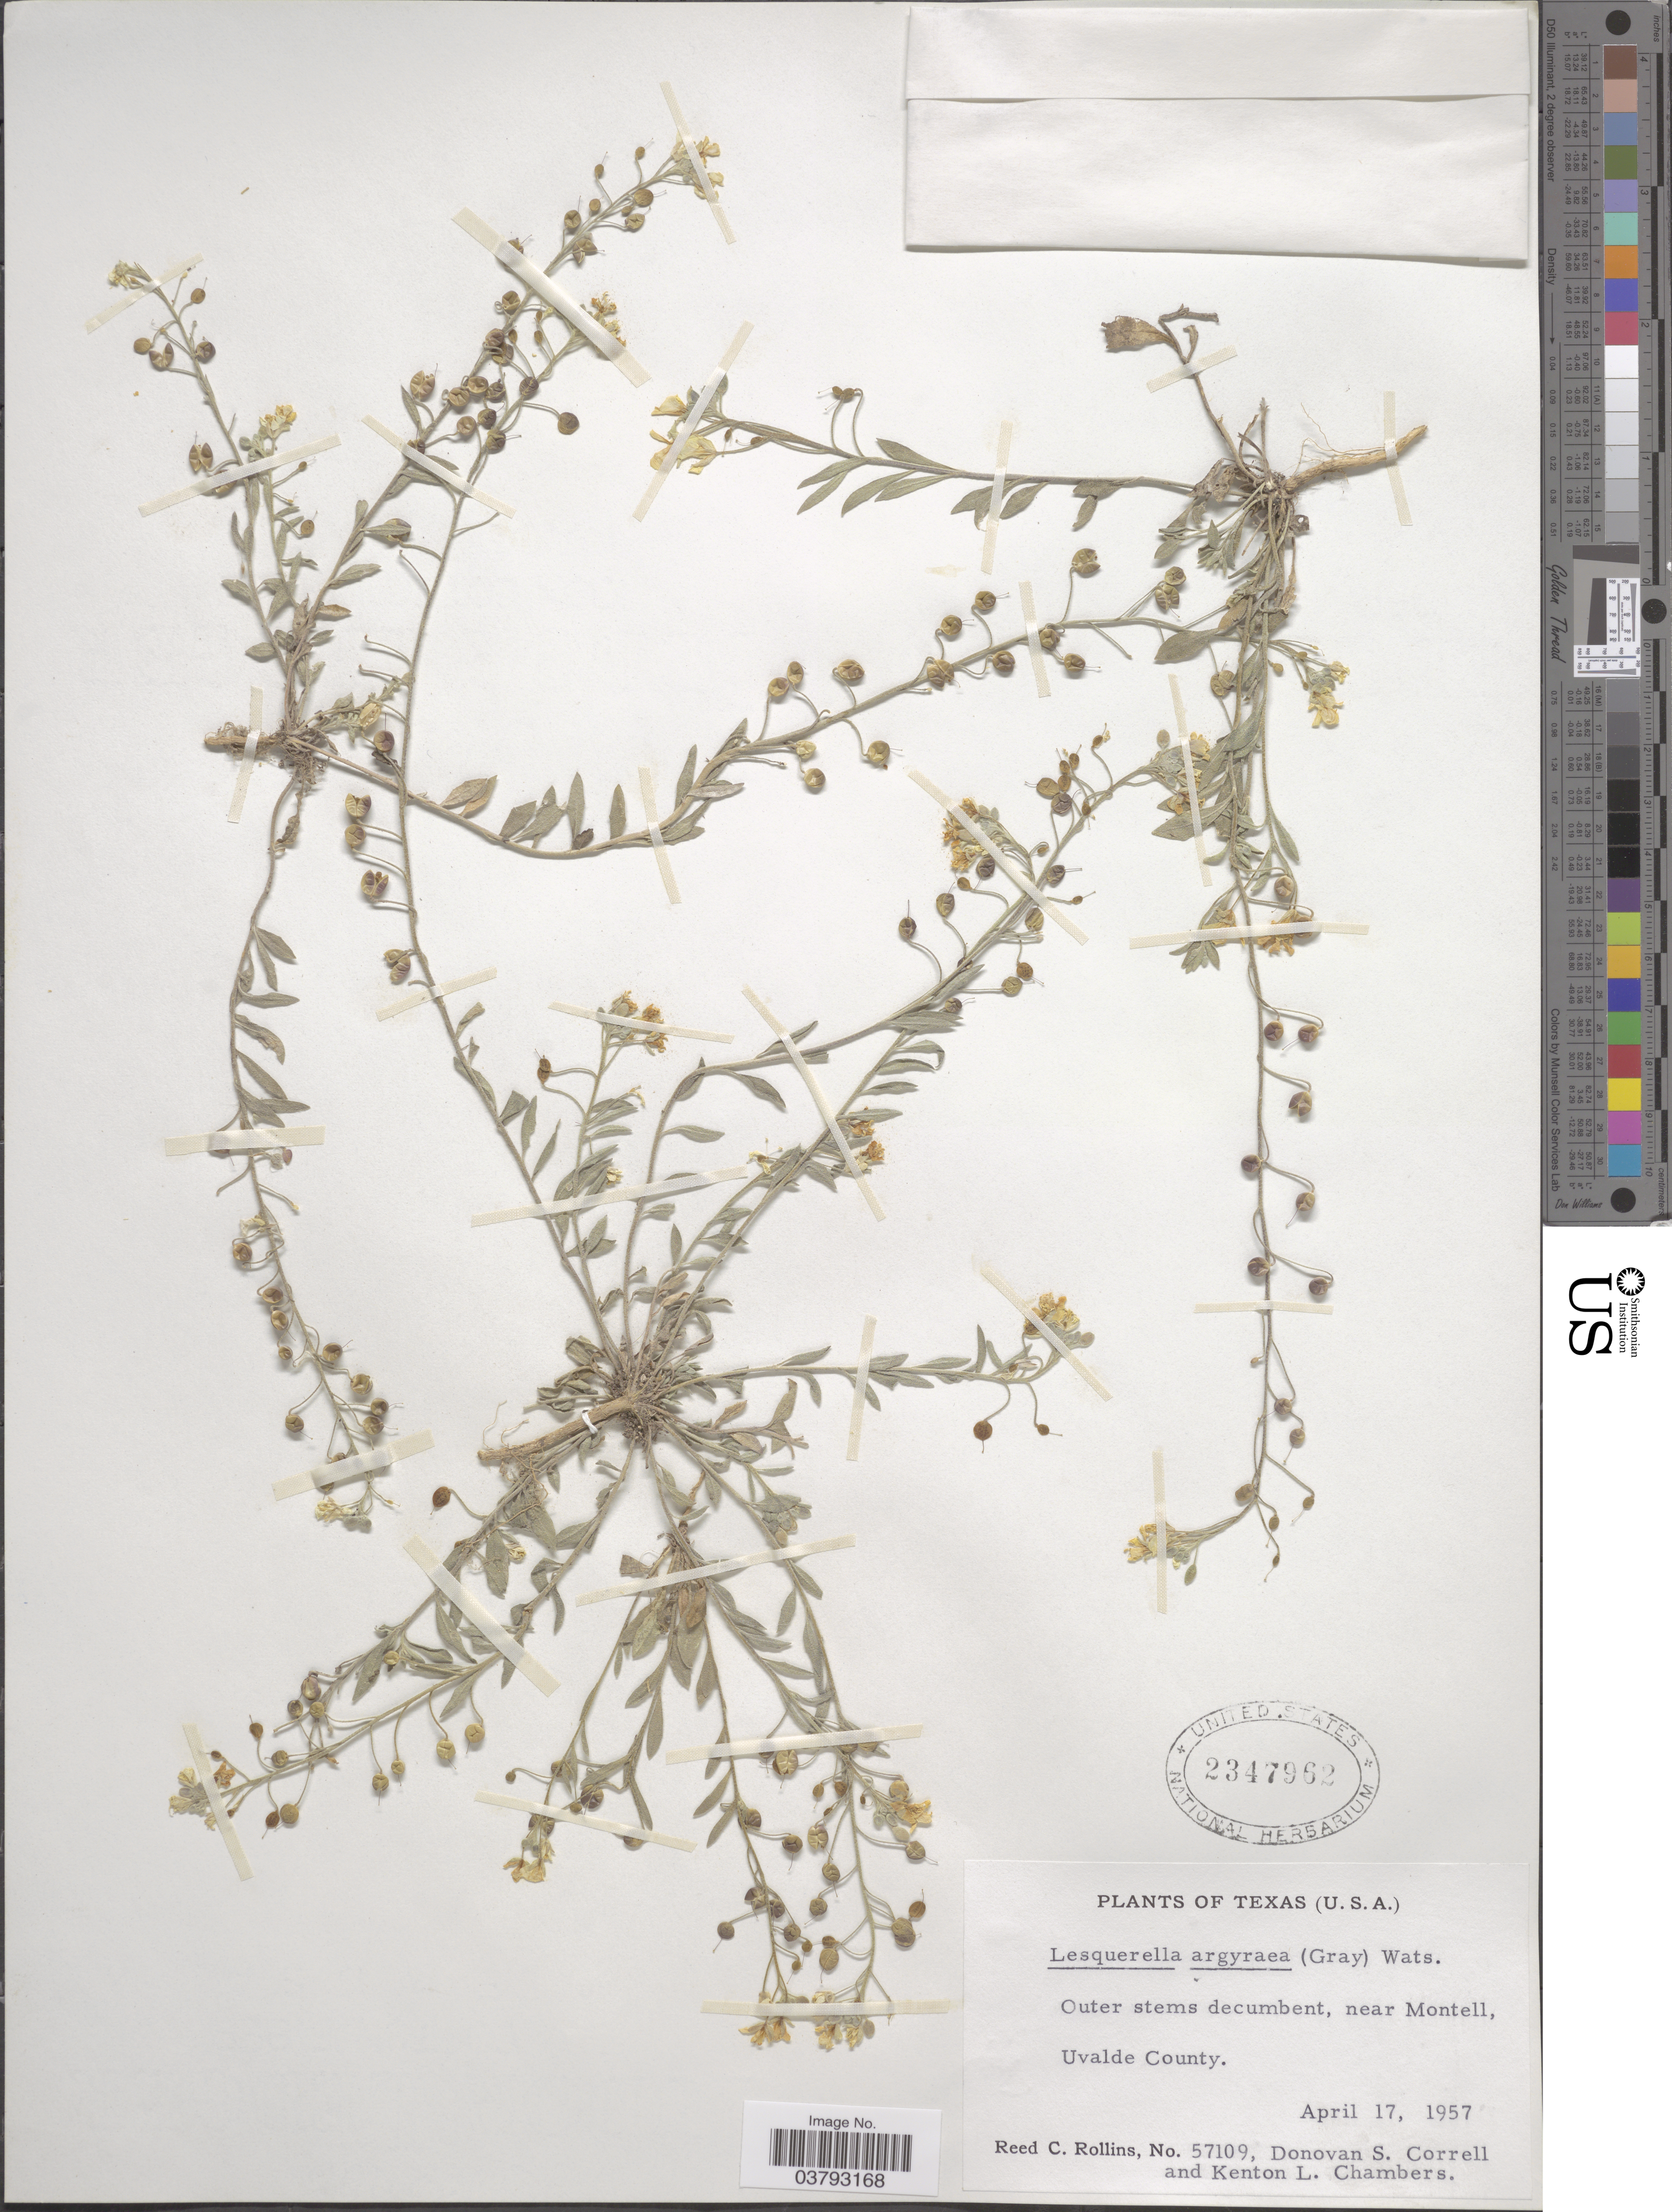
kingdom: Plantae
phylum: Tracheophyta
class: Magnoliopsida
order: Brassicales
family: Brassicaceae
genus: Lesquerella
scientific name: Lesquerella argyraea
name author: (A. Gray) S. Watson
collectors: R. C. Rollins, D. S. Correll & K. L. Chambers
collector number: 57109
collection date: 1957-04-17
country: United States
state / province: Texas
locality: Near Montell, Uvalde County.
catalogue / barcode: US 2347962